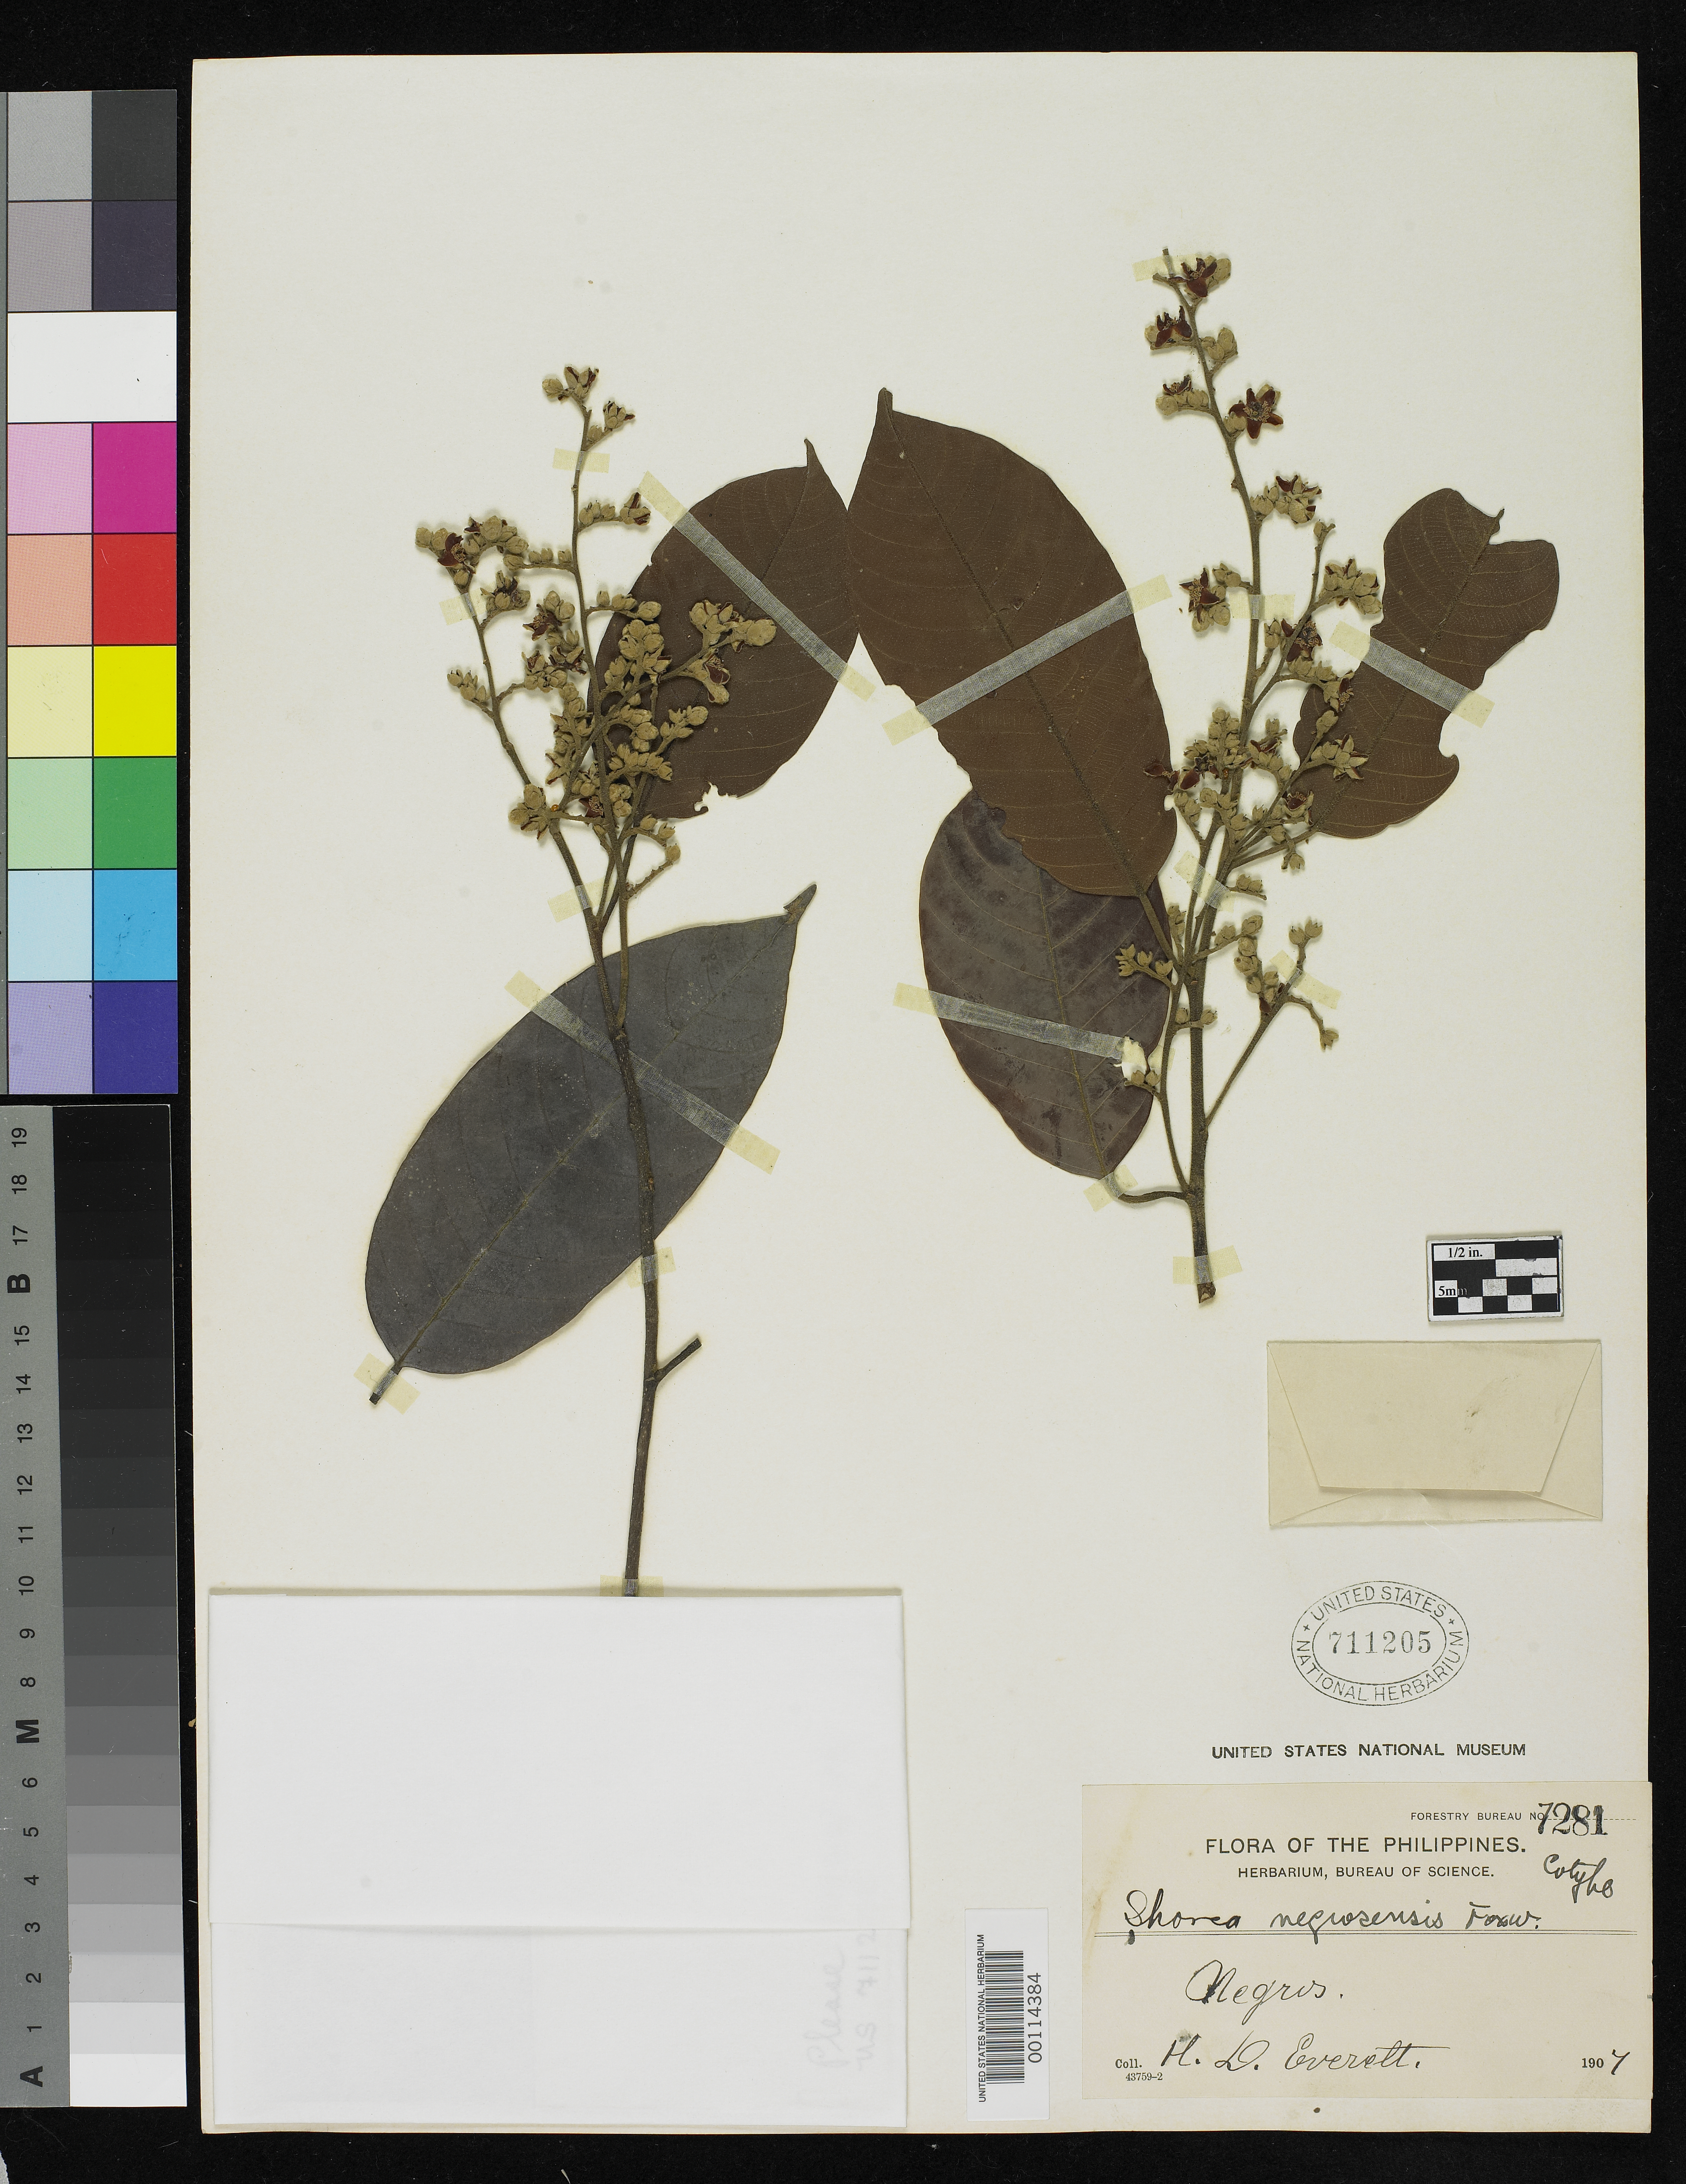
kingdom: Plantae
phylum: Tracheophyta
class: Magnoliopsida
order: Malvales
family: Dipterocarpaceae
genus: Shorea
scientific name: Shorea negrosensis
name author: Foxw.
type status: Isotype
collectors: H. Everett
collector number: For. Bur. 7281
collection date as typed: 1907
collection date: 1907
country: Philippines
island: Negros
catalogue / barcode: US 711205